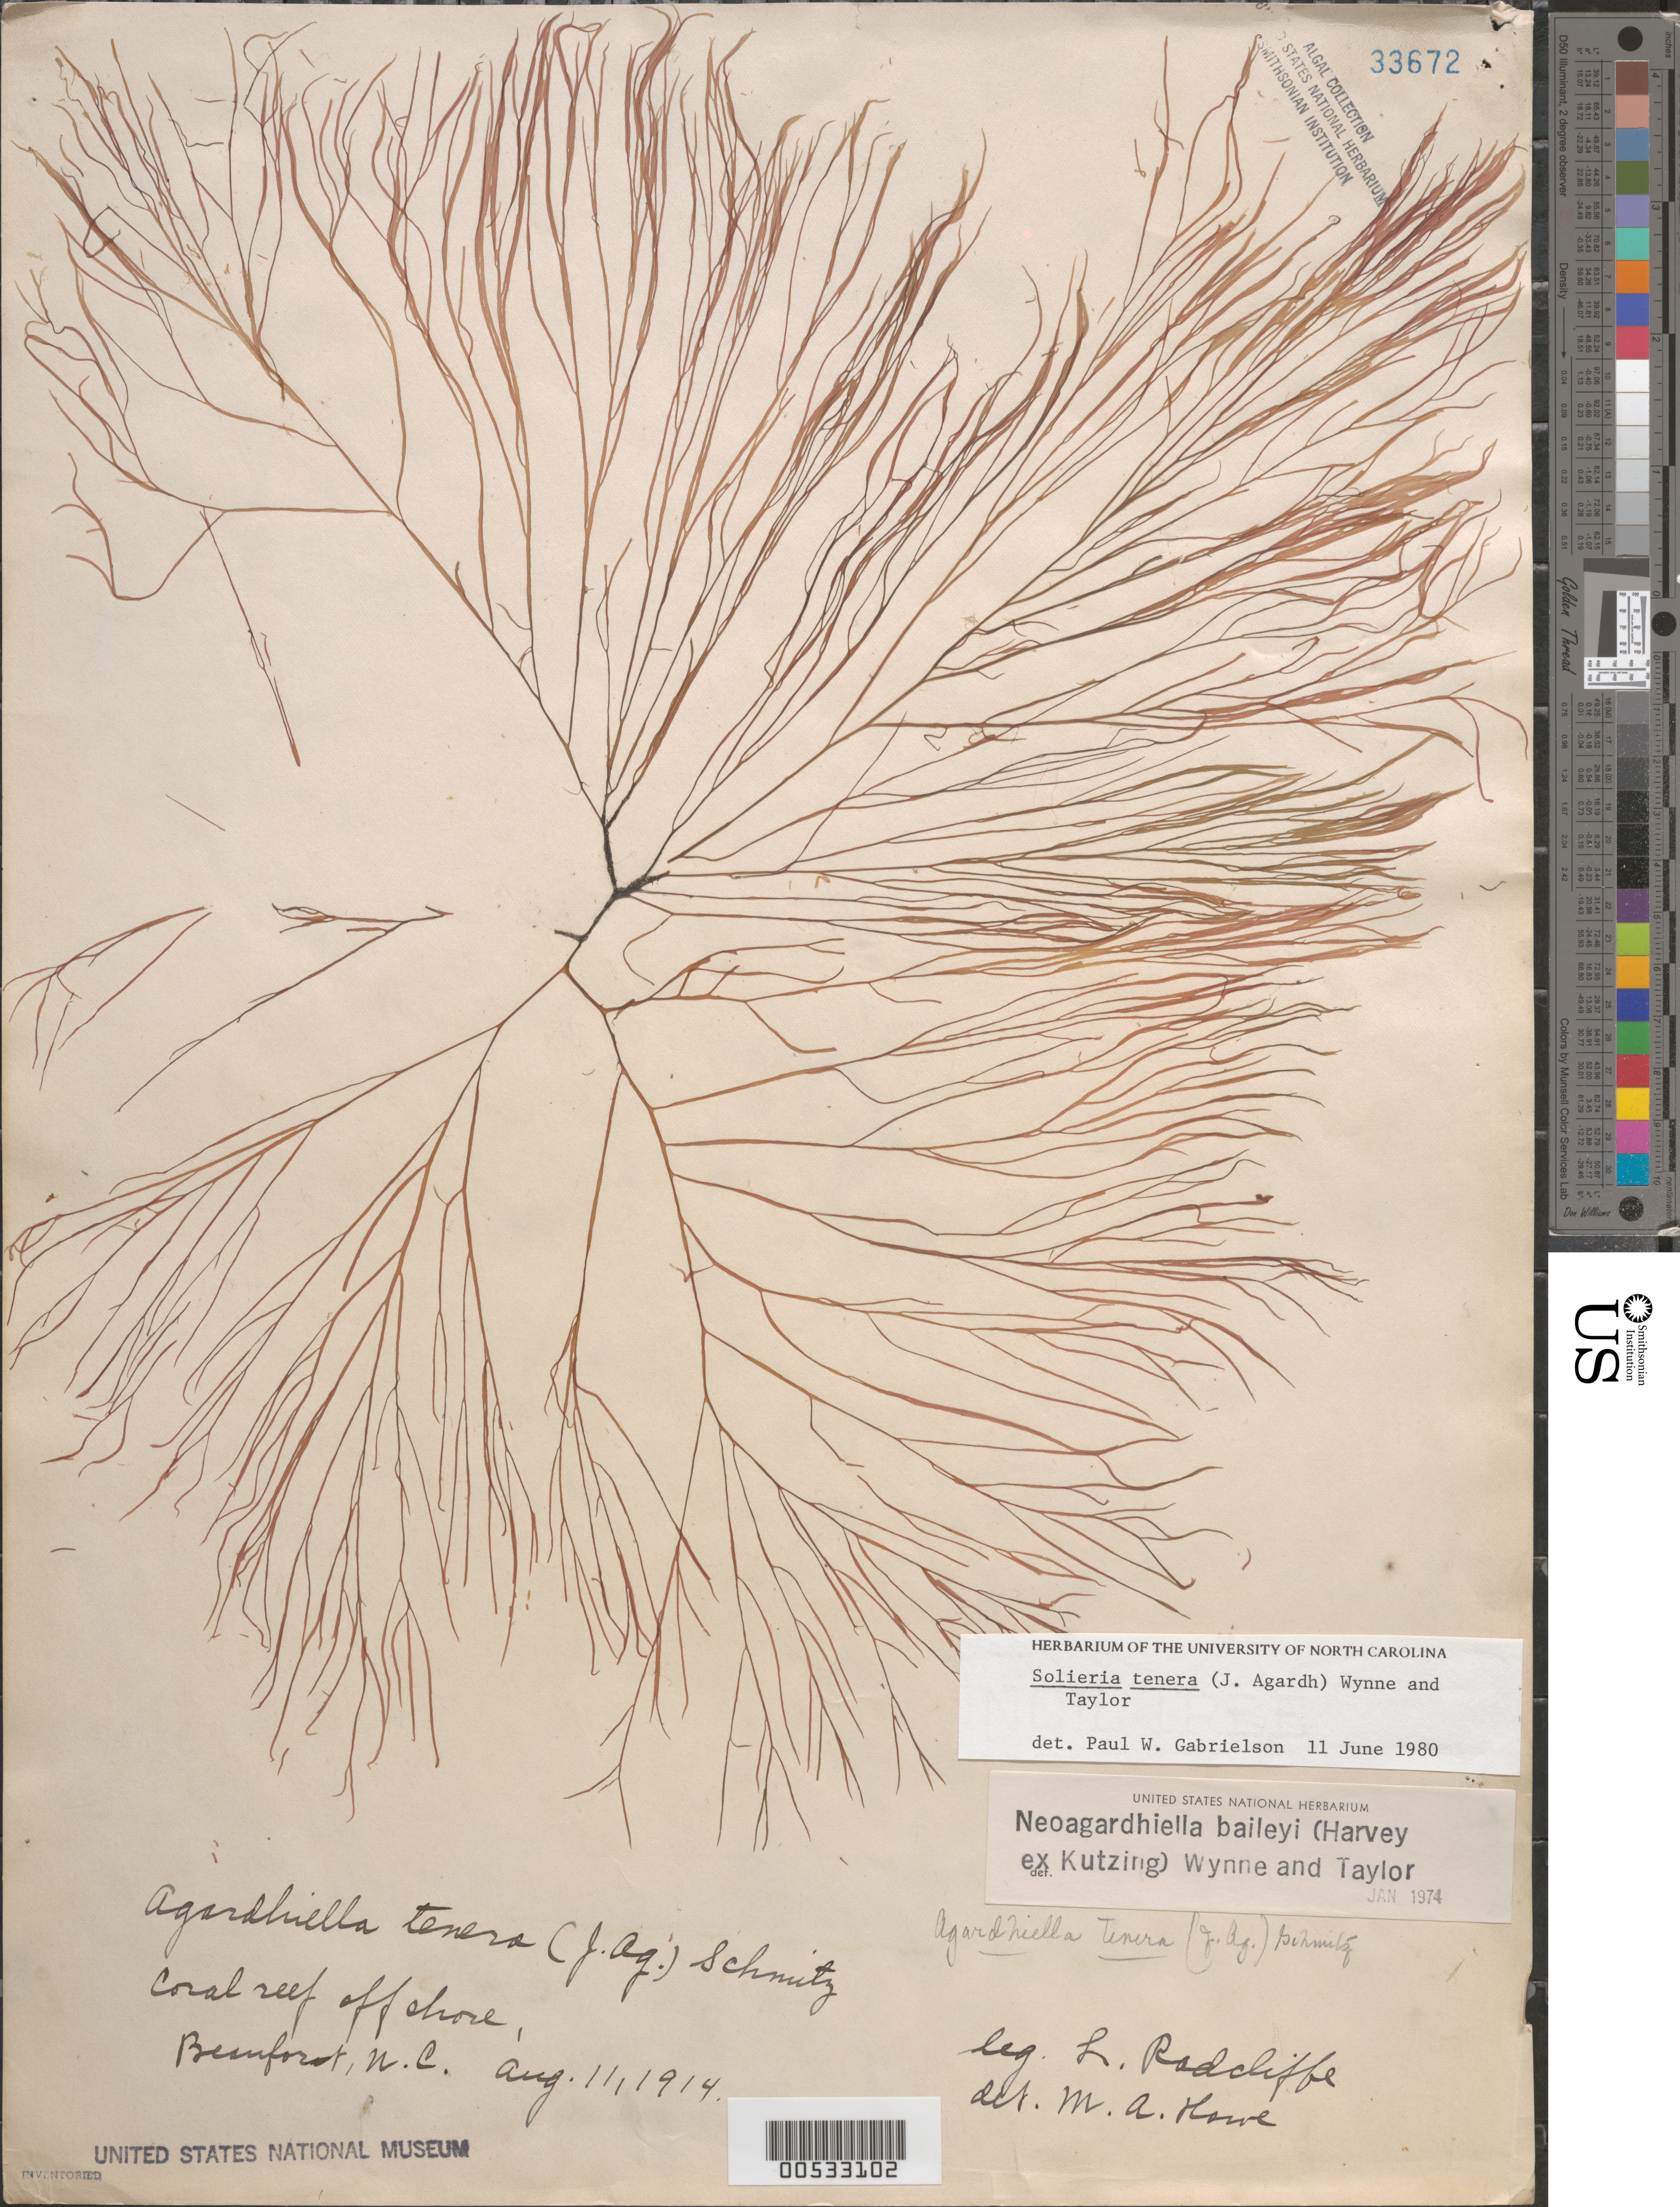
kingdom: Plantae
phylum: Rhodophyta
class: Florideophyceae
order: Gigartinales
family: Solieriaceae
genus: Solieria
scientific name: Solieria filiformis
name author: (Kütz.) P.W. Gabrielson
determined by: Algae name updating Project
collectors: L. Radcliffe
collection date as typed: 11 Aug 1914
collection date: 1914-08-11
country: United States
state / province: North Carolina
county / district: Carteret County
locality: Coral reef off Beaufort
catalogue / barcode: US 33672